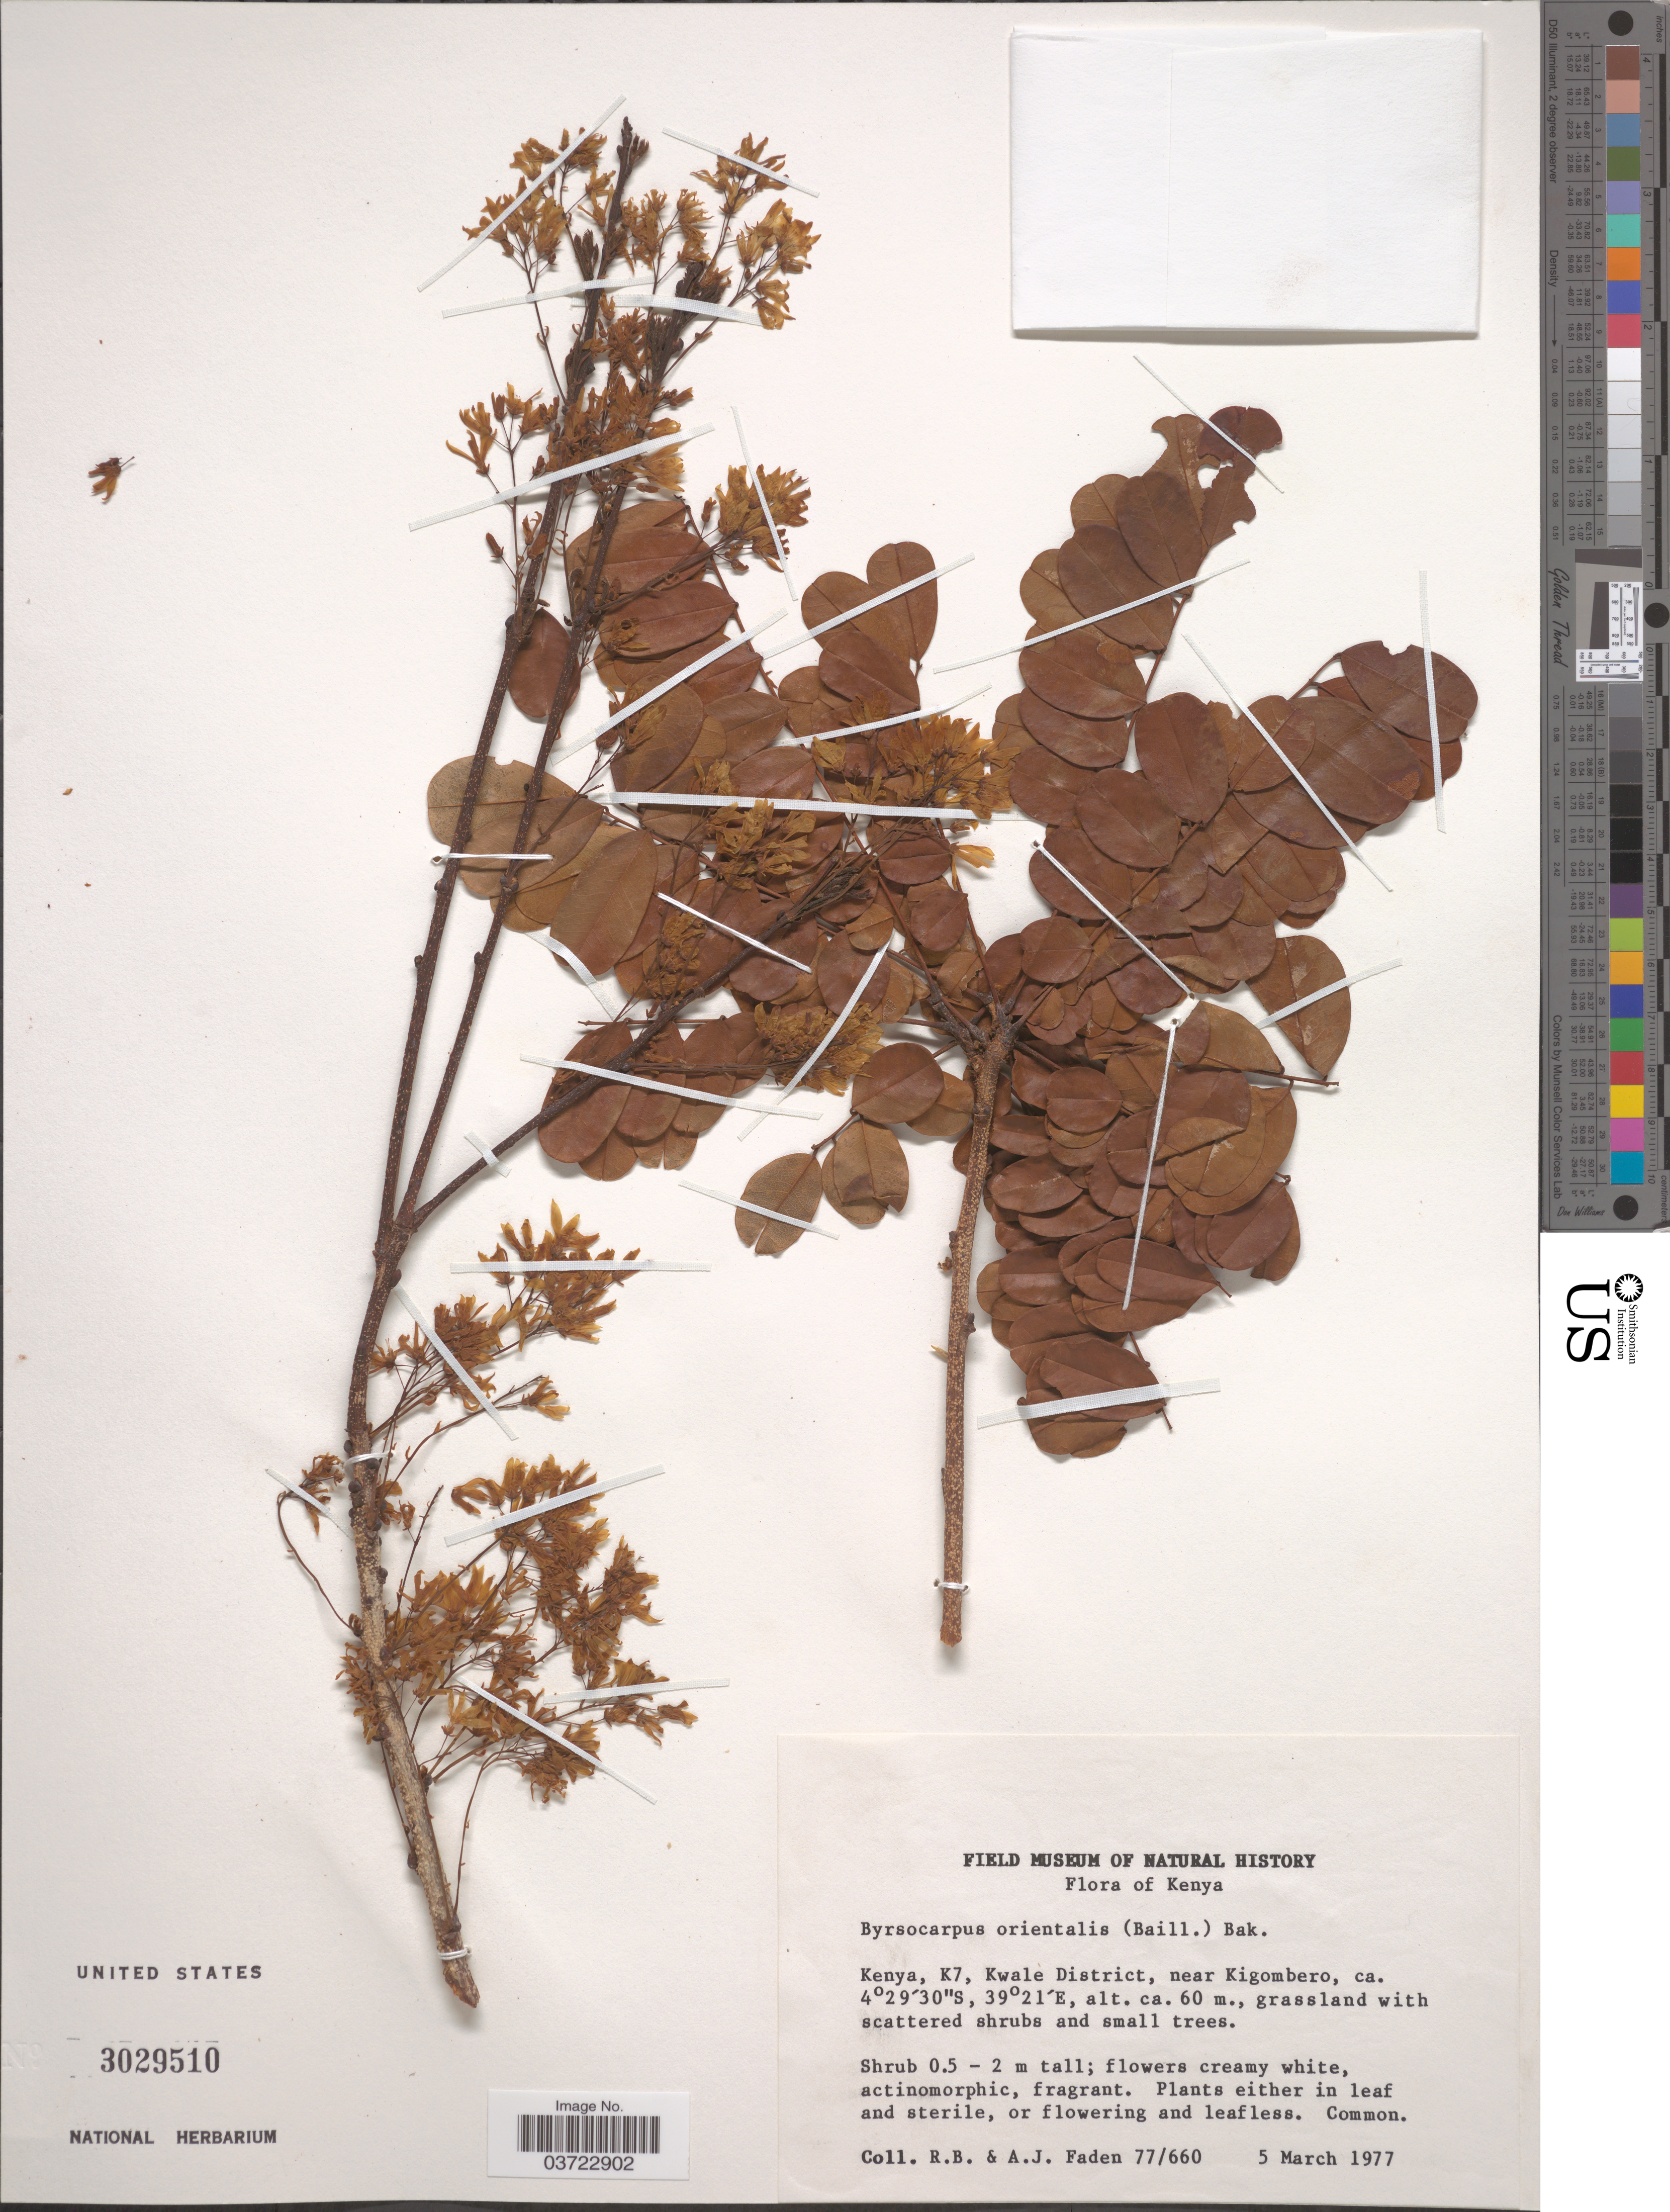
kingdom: Plantae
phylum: Tracheophyta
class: Magnoliopsida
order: Oxalidales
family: Connaraceae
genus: Rourea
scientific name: Rourea orientalis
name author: Baill.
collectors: R. B. Faden & A. J. Faden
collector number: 77/660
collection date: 1977-03-05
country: Kenya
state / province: Kwale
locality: K7, Kwale District, near Kigombero.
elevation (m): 60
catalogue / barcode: US 3029510